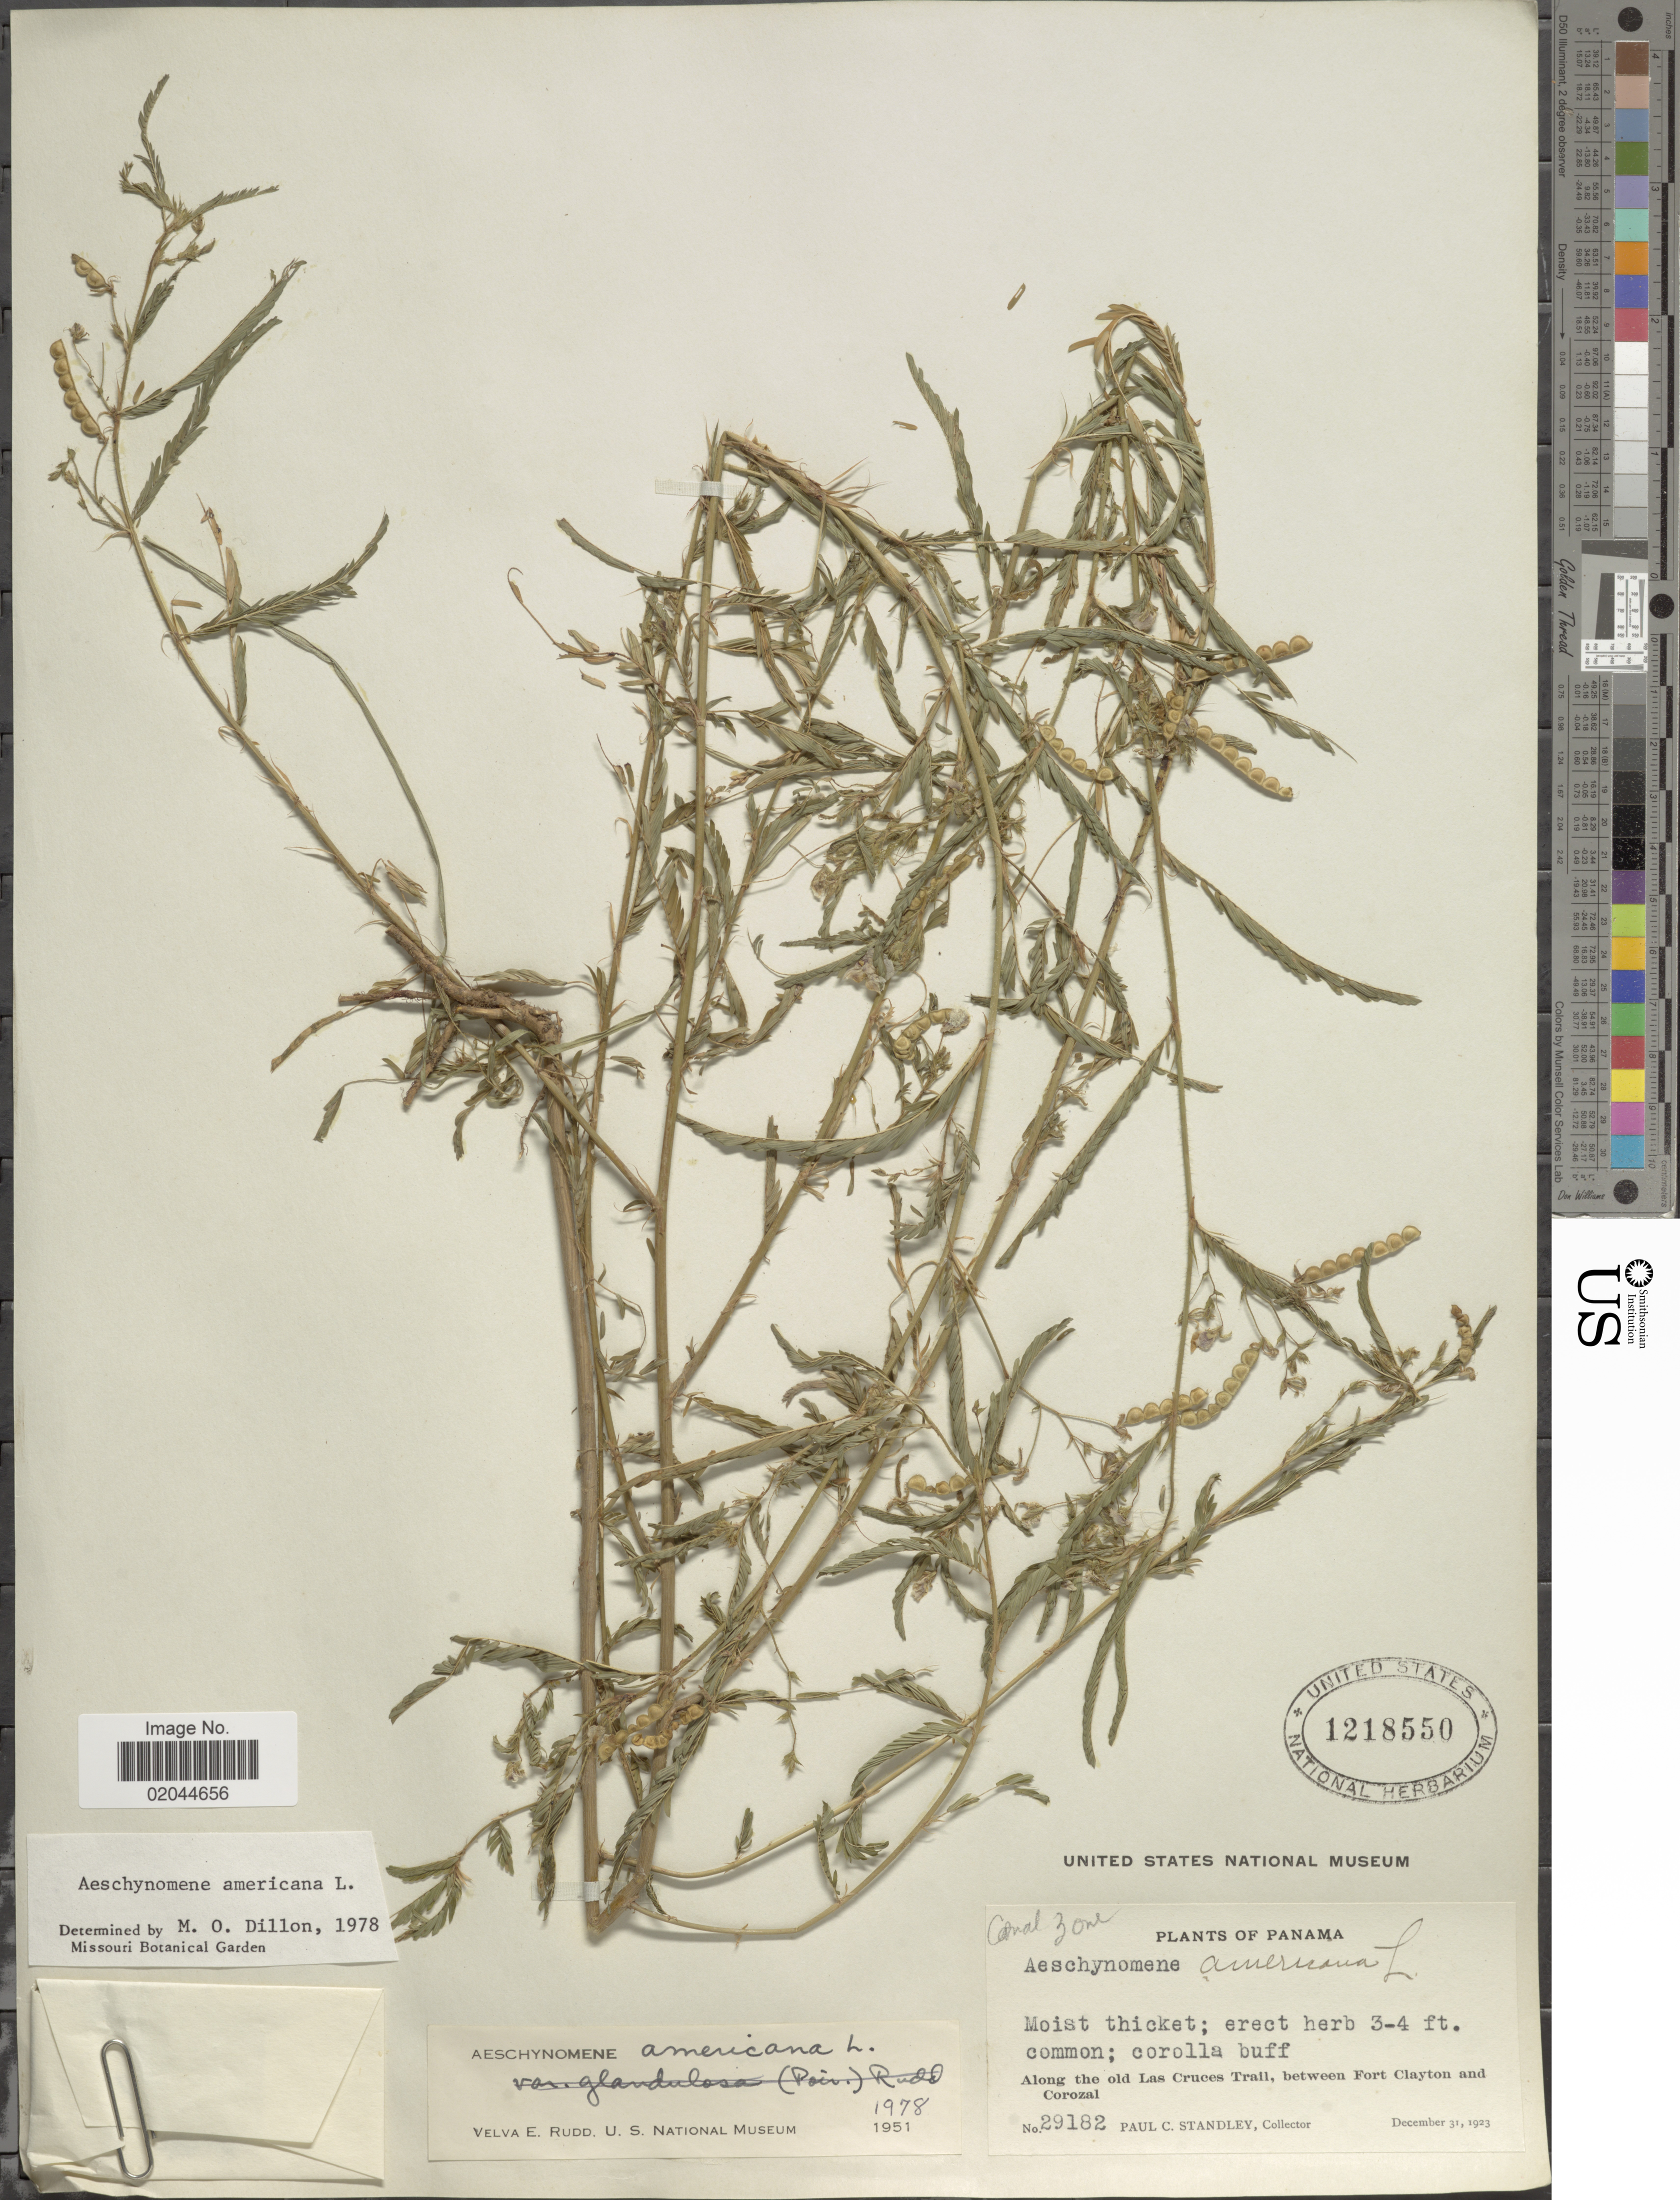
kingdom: Plantae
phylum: Tracheophyta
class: Magnoliopsida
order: Fabales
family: Fabaceae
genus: Aeschynomene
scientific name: Aeschynomene americana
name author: L.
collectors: P. C. Standley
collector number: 29182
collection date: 1923-12-31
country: Panama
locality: Moist thicket, along the old Las Cruces Trail, between Fort Clayton and Corazal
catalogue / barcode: US 1218550